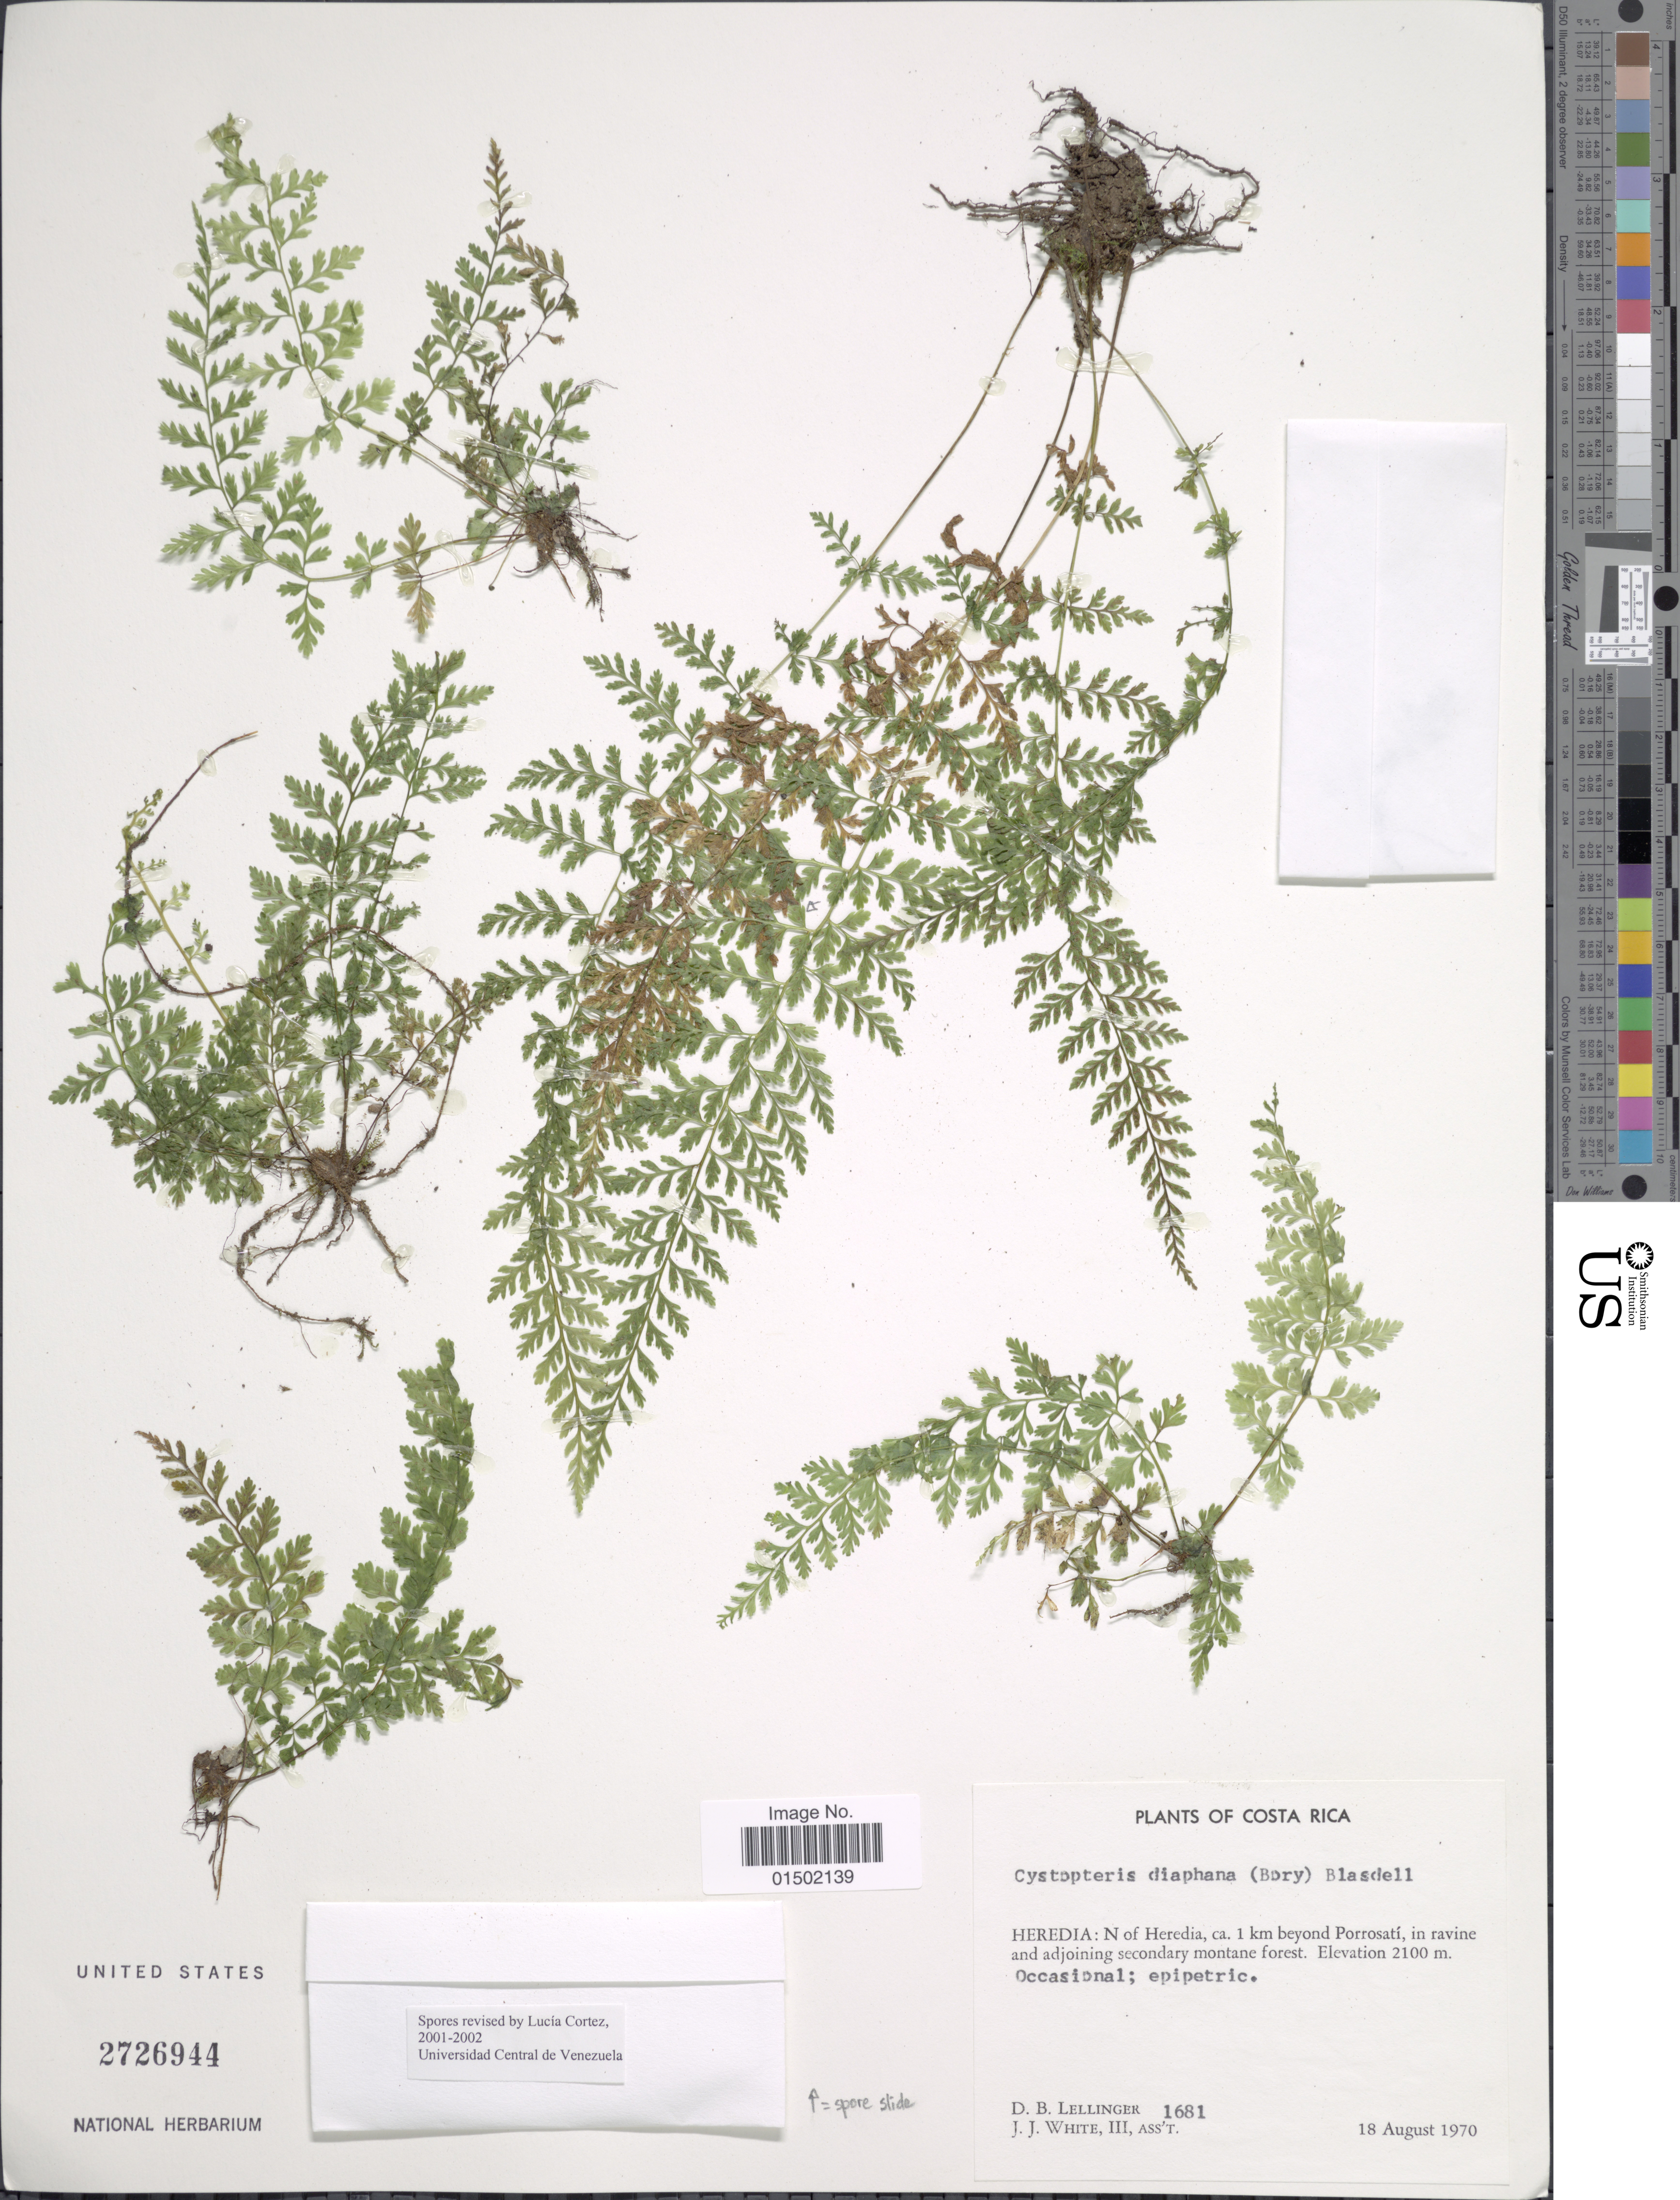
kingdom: Plantae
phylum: Tracheophyta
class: Polypodiopsida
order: Polypodiales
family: Cystopteridaceae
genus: Cystopteris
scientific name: Cystopteris diaphana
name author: (Bory) Blasdell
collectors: D. B. Lellinger & J. J. White III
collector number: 1681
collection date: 1970-08-18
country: Costa Rica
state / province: Heredia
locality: N of Heredia, ca. 1 km beyond Porrosati, in ravine adjoining secondary montane forest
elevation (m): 2100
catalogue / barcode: US 2726944